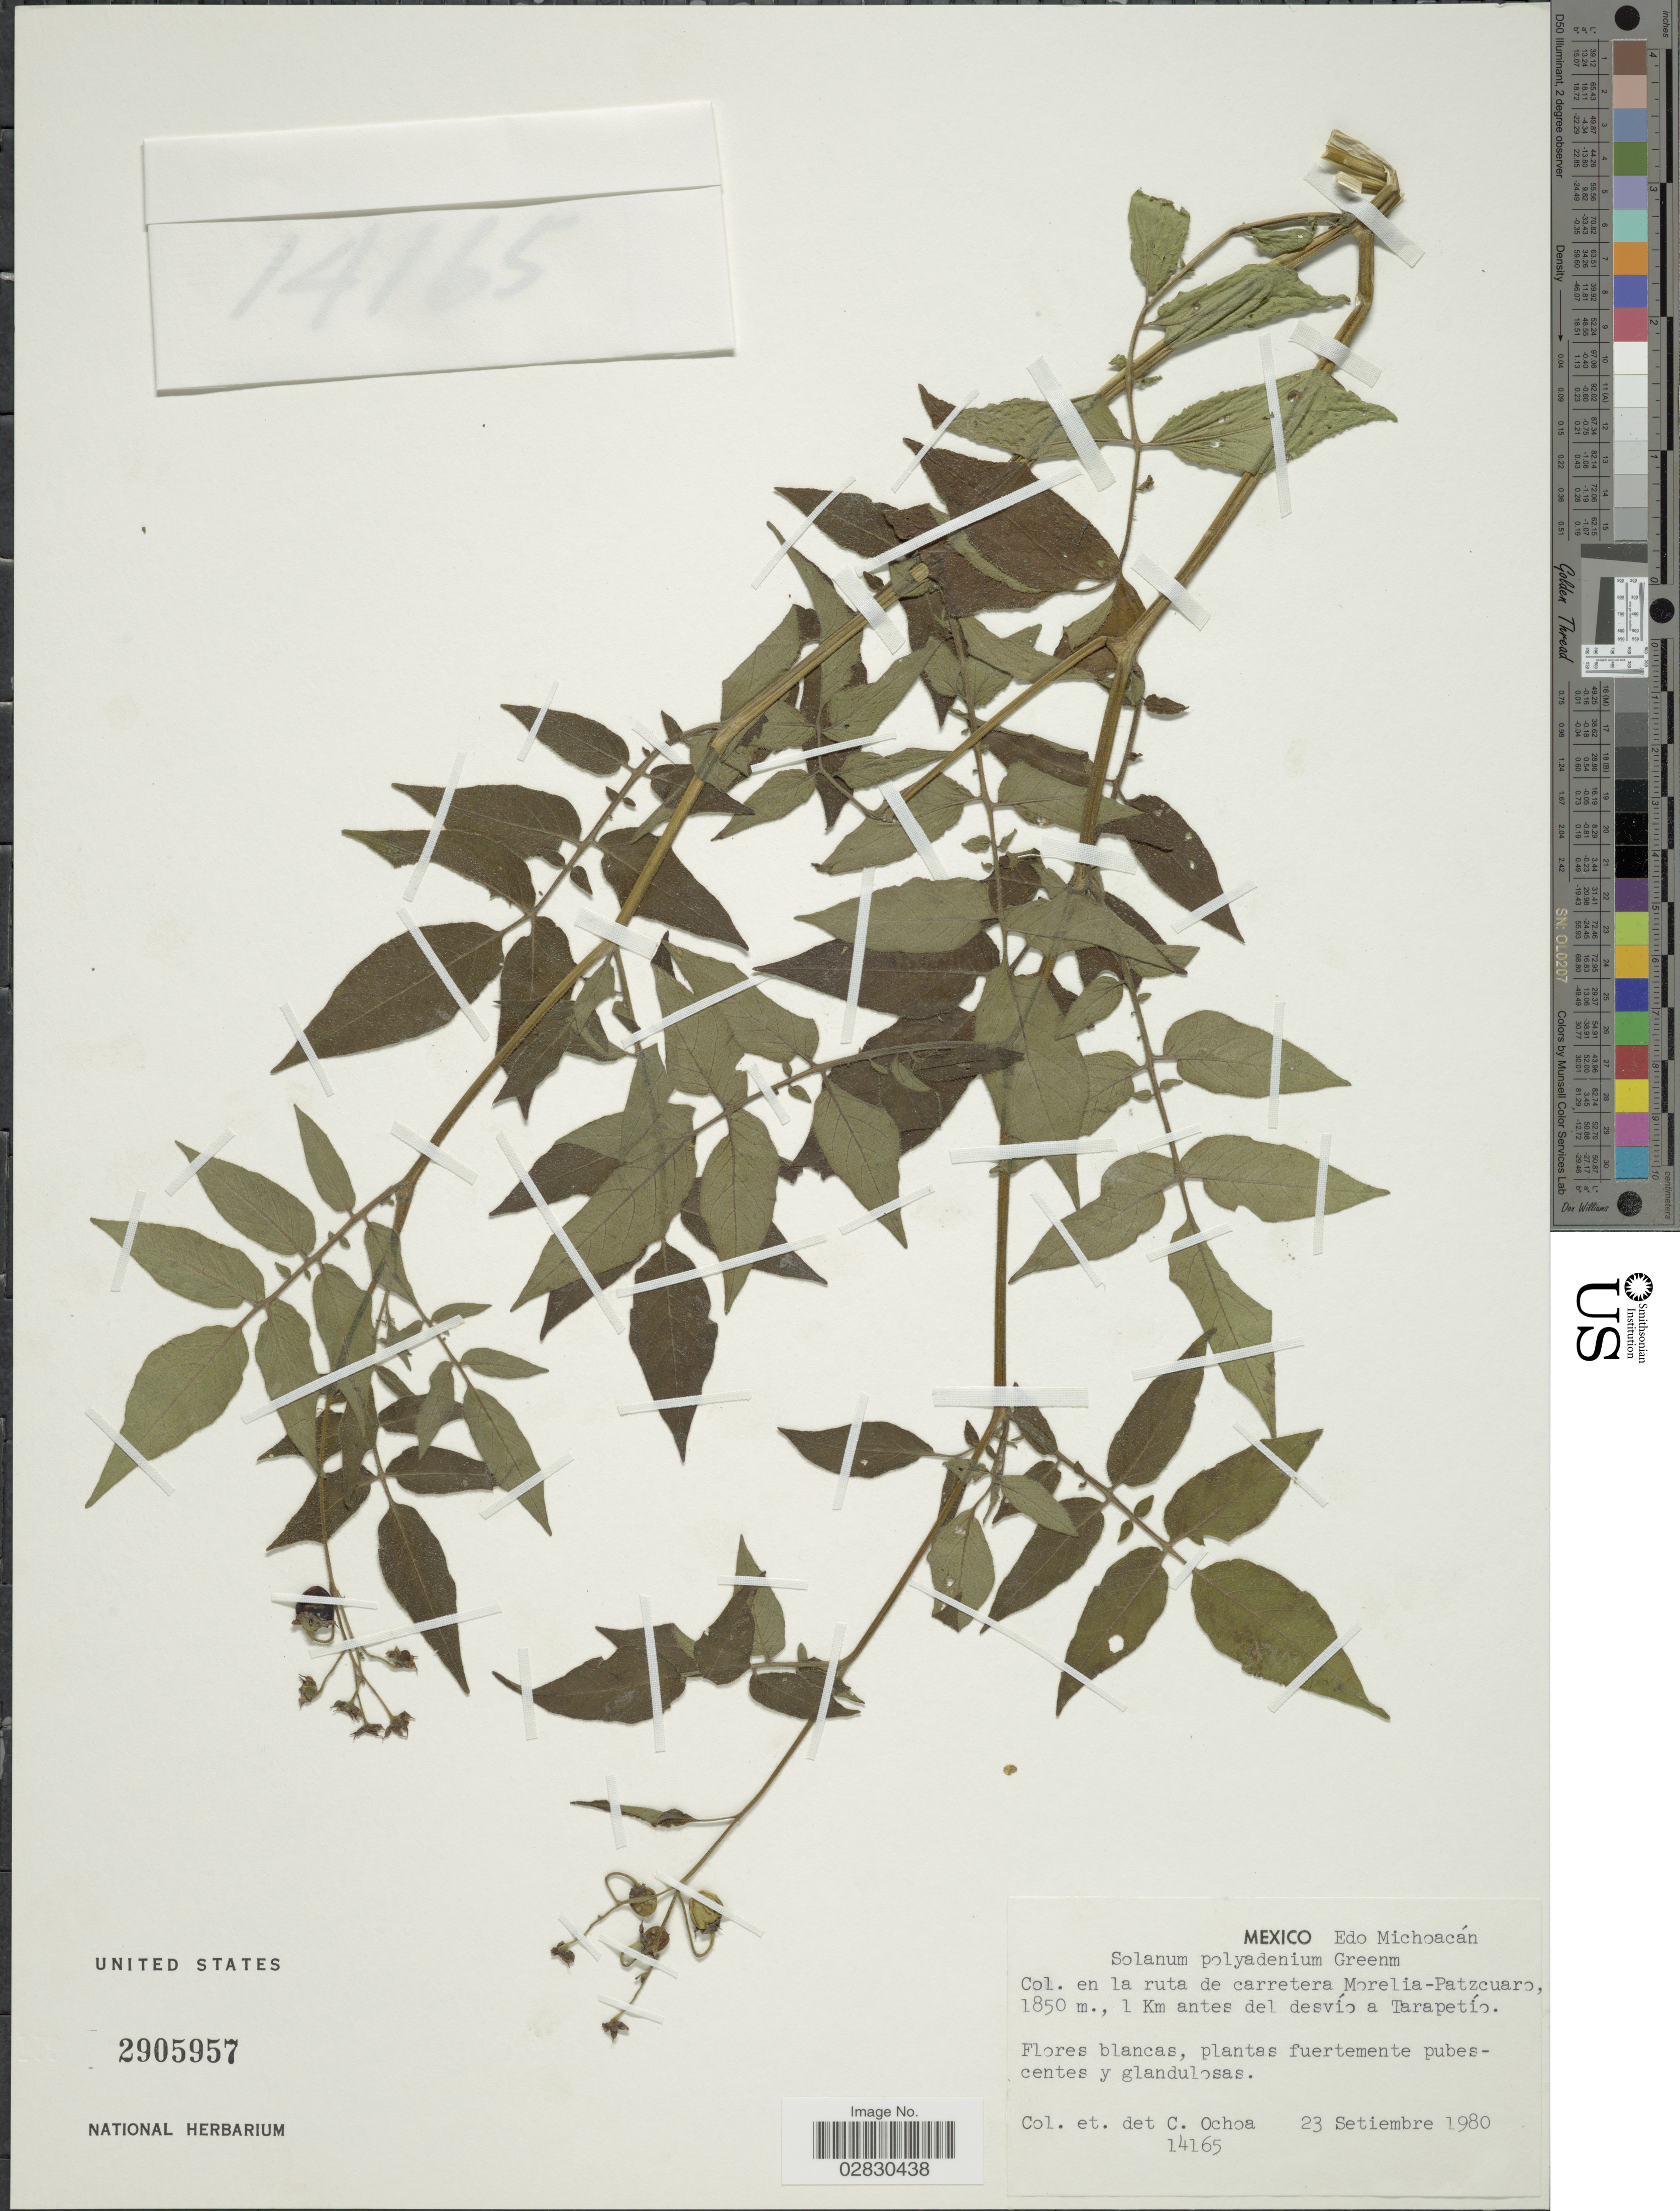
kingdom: Plantae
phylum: Tracheophyta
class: Magnoliopsida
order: Solanales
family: Solanaceae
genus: Solanum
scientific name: Solanum polyadenium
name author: Greenm.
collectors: C. Ochoa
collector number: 14165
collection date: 1980-09-23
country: Mexico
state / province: Michoacán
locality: En la ruta de carretera Morelia-Patzcuaro, 1 Km antes del desvío a Tarapetío.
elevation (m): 1850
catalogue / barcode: US 2905957